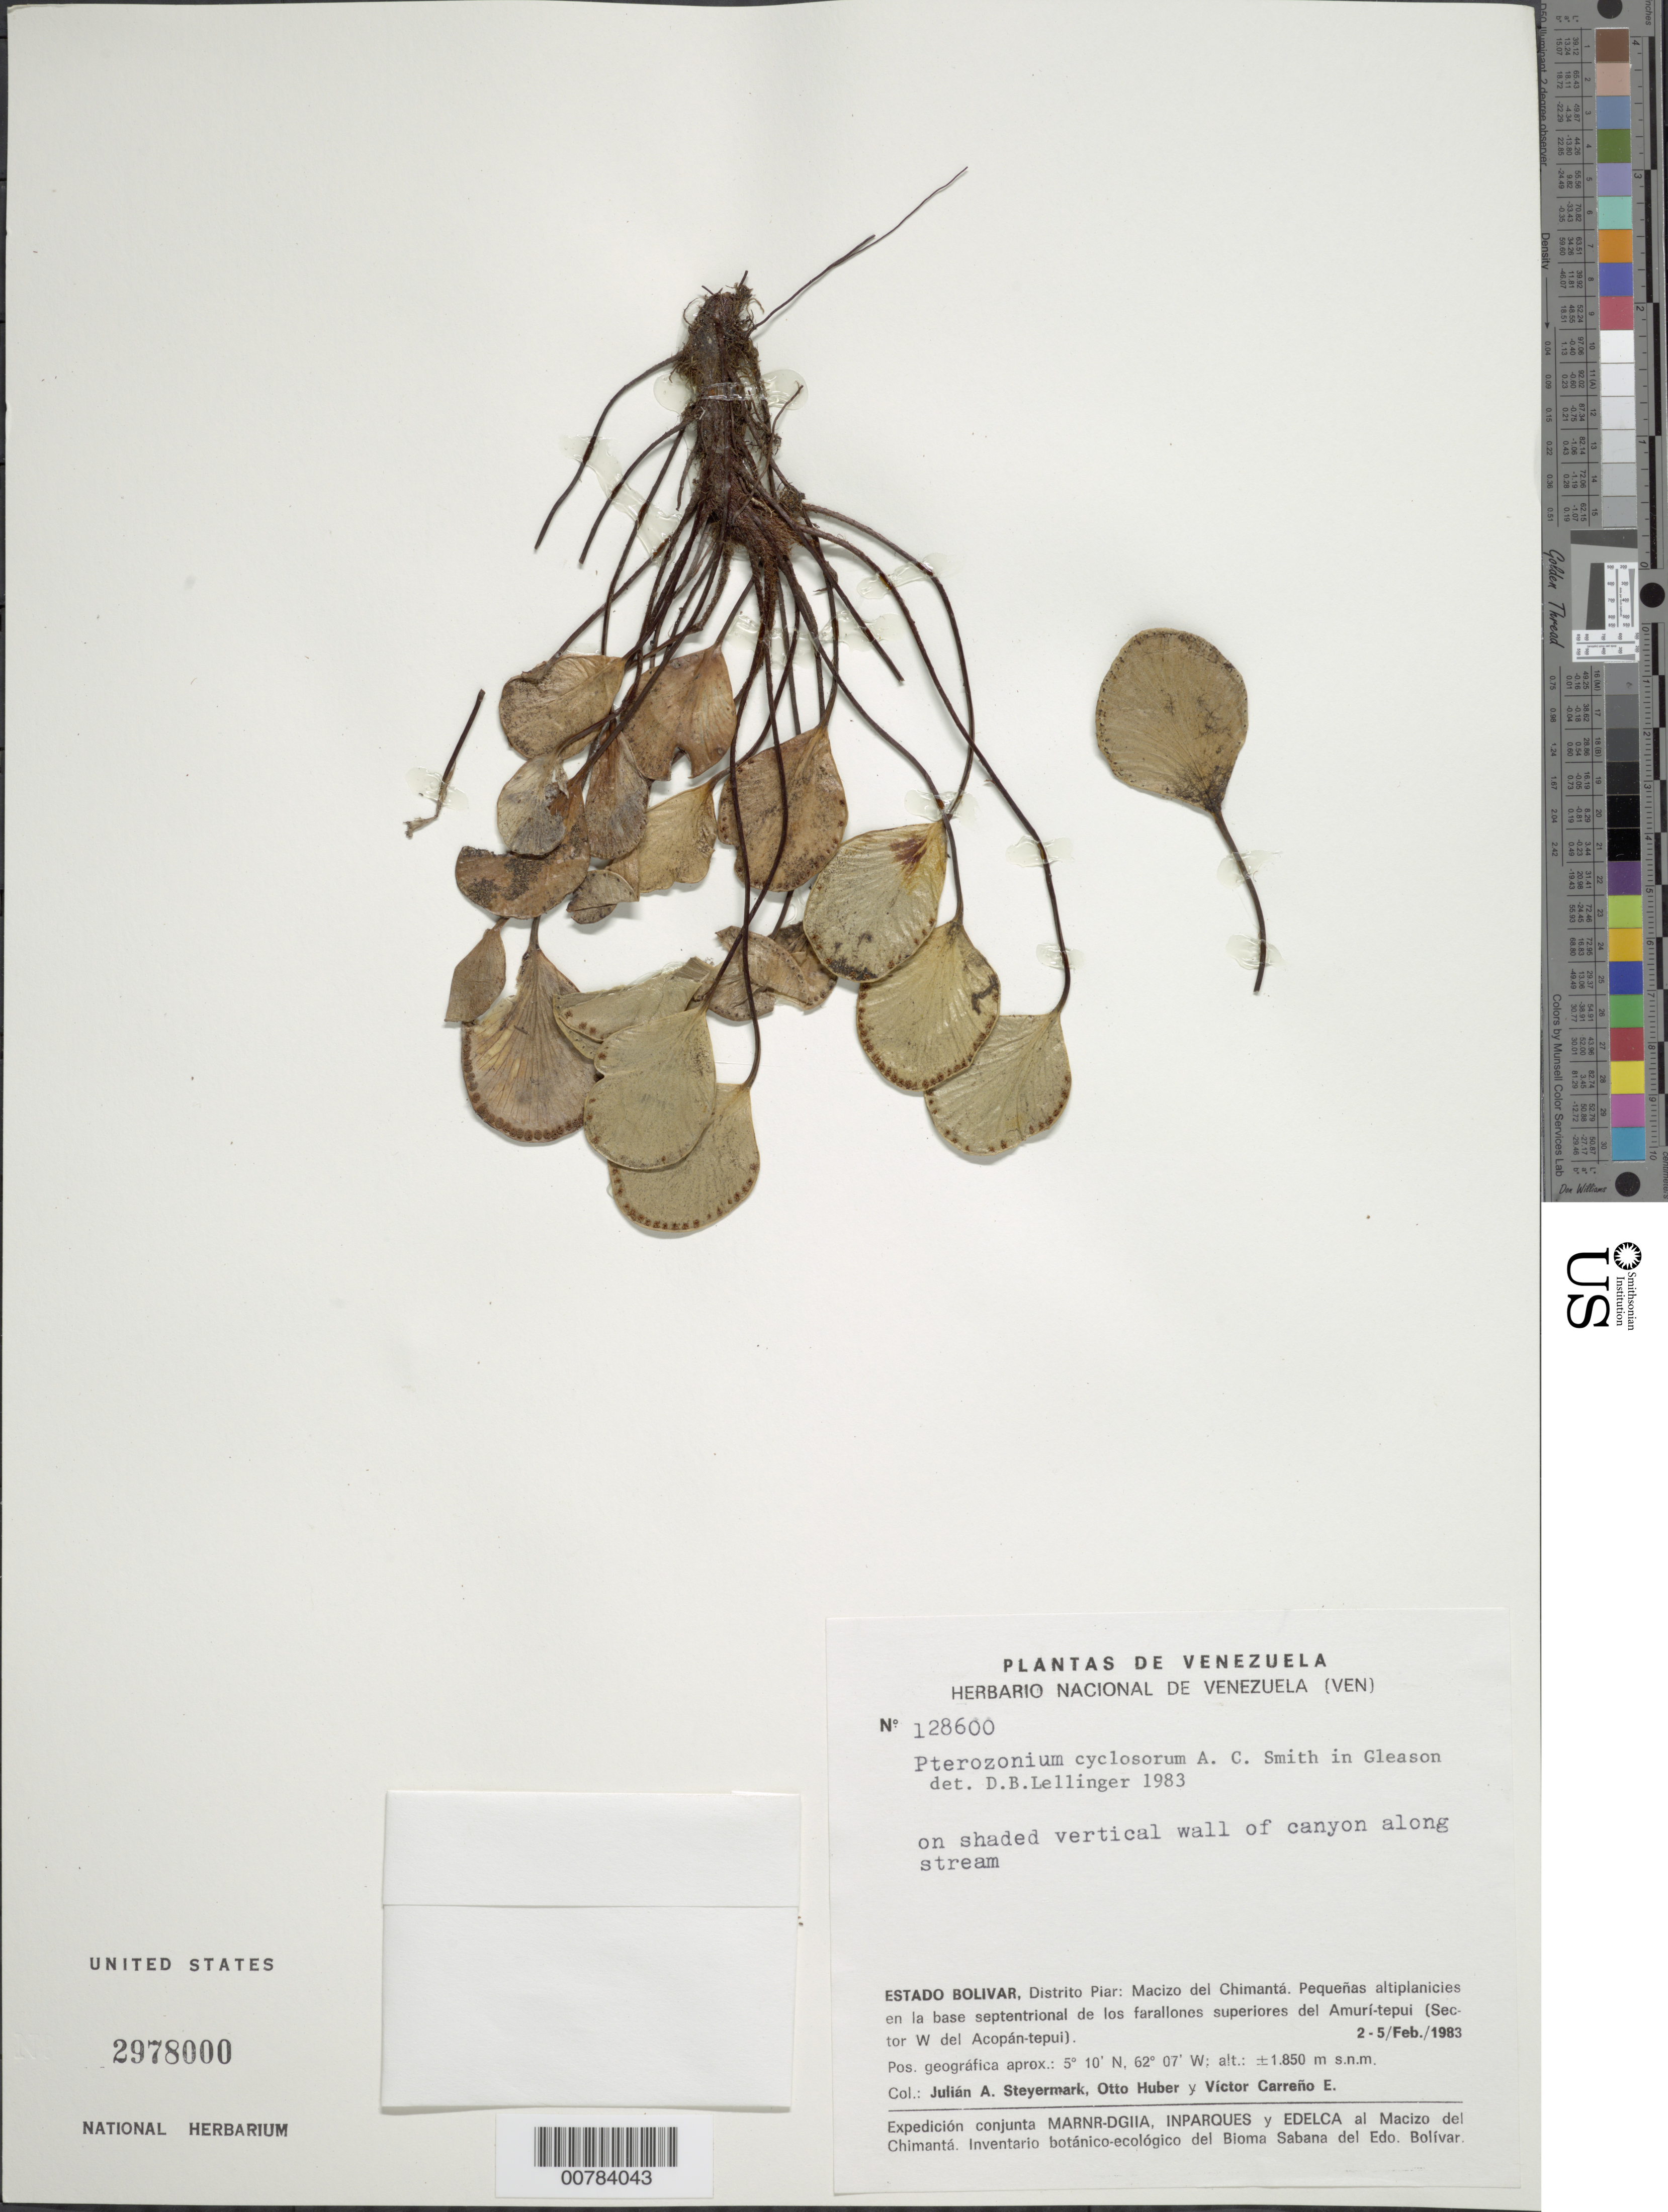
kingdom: Plantae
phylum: Tracheophyta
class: Polypodiopsida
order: Polypodiales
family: Pteridaceae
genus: Pterozonium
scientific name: Pterozonium cyclosorum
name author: A.C. Sm.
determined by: Lellinger, David B., (BOT), Smithsonian Institution - National Museum of Natural History (UNITED STATES)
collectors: J. Steyermark, O. Huber & V. Carreño E.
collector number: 128600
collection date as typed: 2-Feb-83 to 5-Feb-83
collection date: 1983-02-02/1983-02-05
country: Venezuela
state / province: Bolívar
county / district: Piar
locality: Macizo del Chimantá, Amuí-tepuí (Sector W del Acopán-tepuí)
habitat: Shaded vertical wall of canyon along stream, en la base septentrional de los farallones superiores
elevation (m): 1850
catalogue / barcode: US 2978000